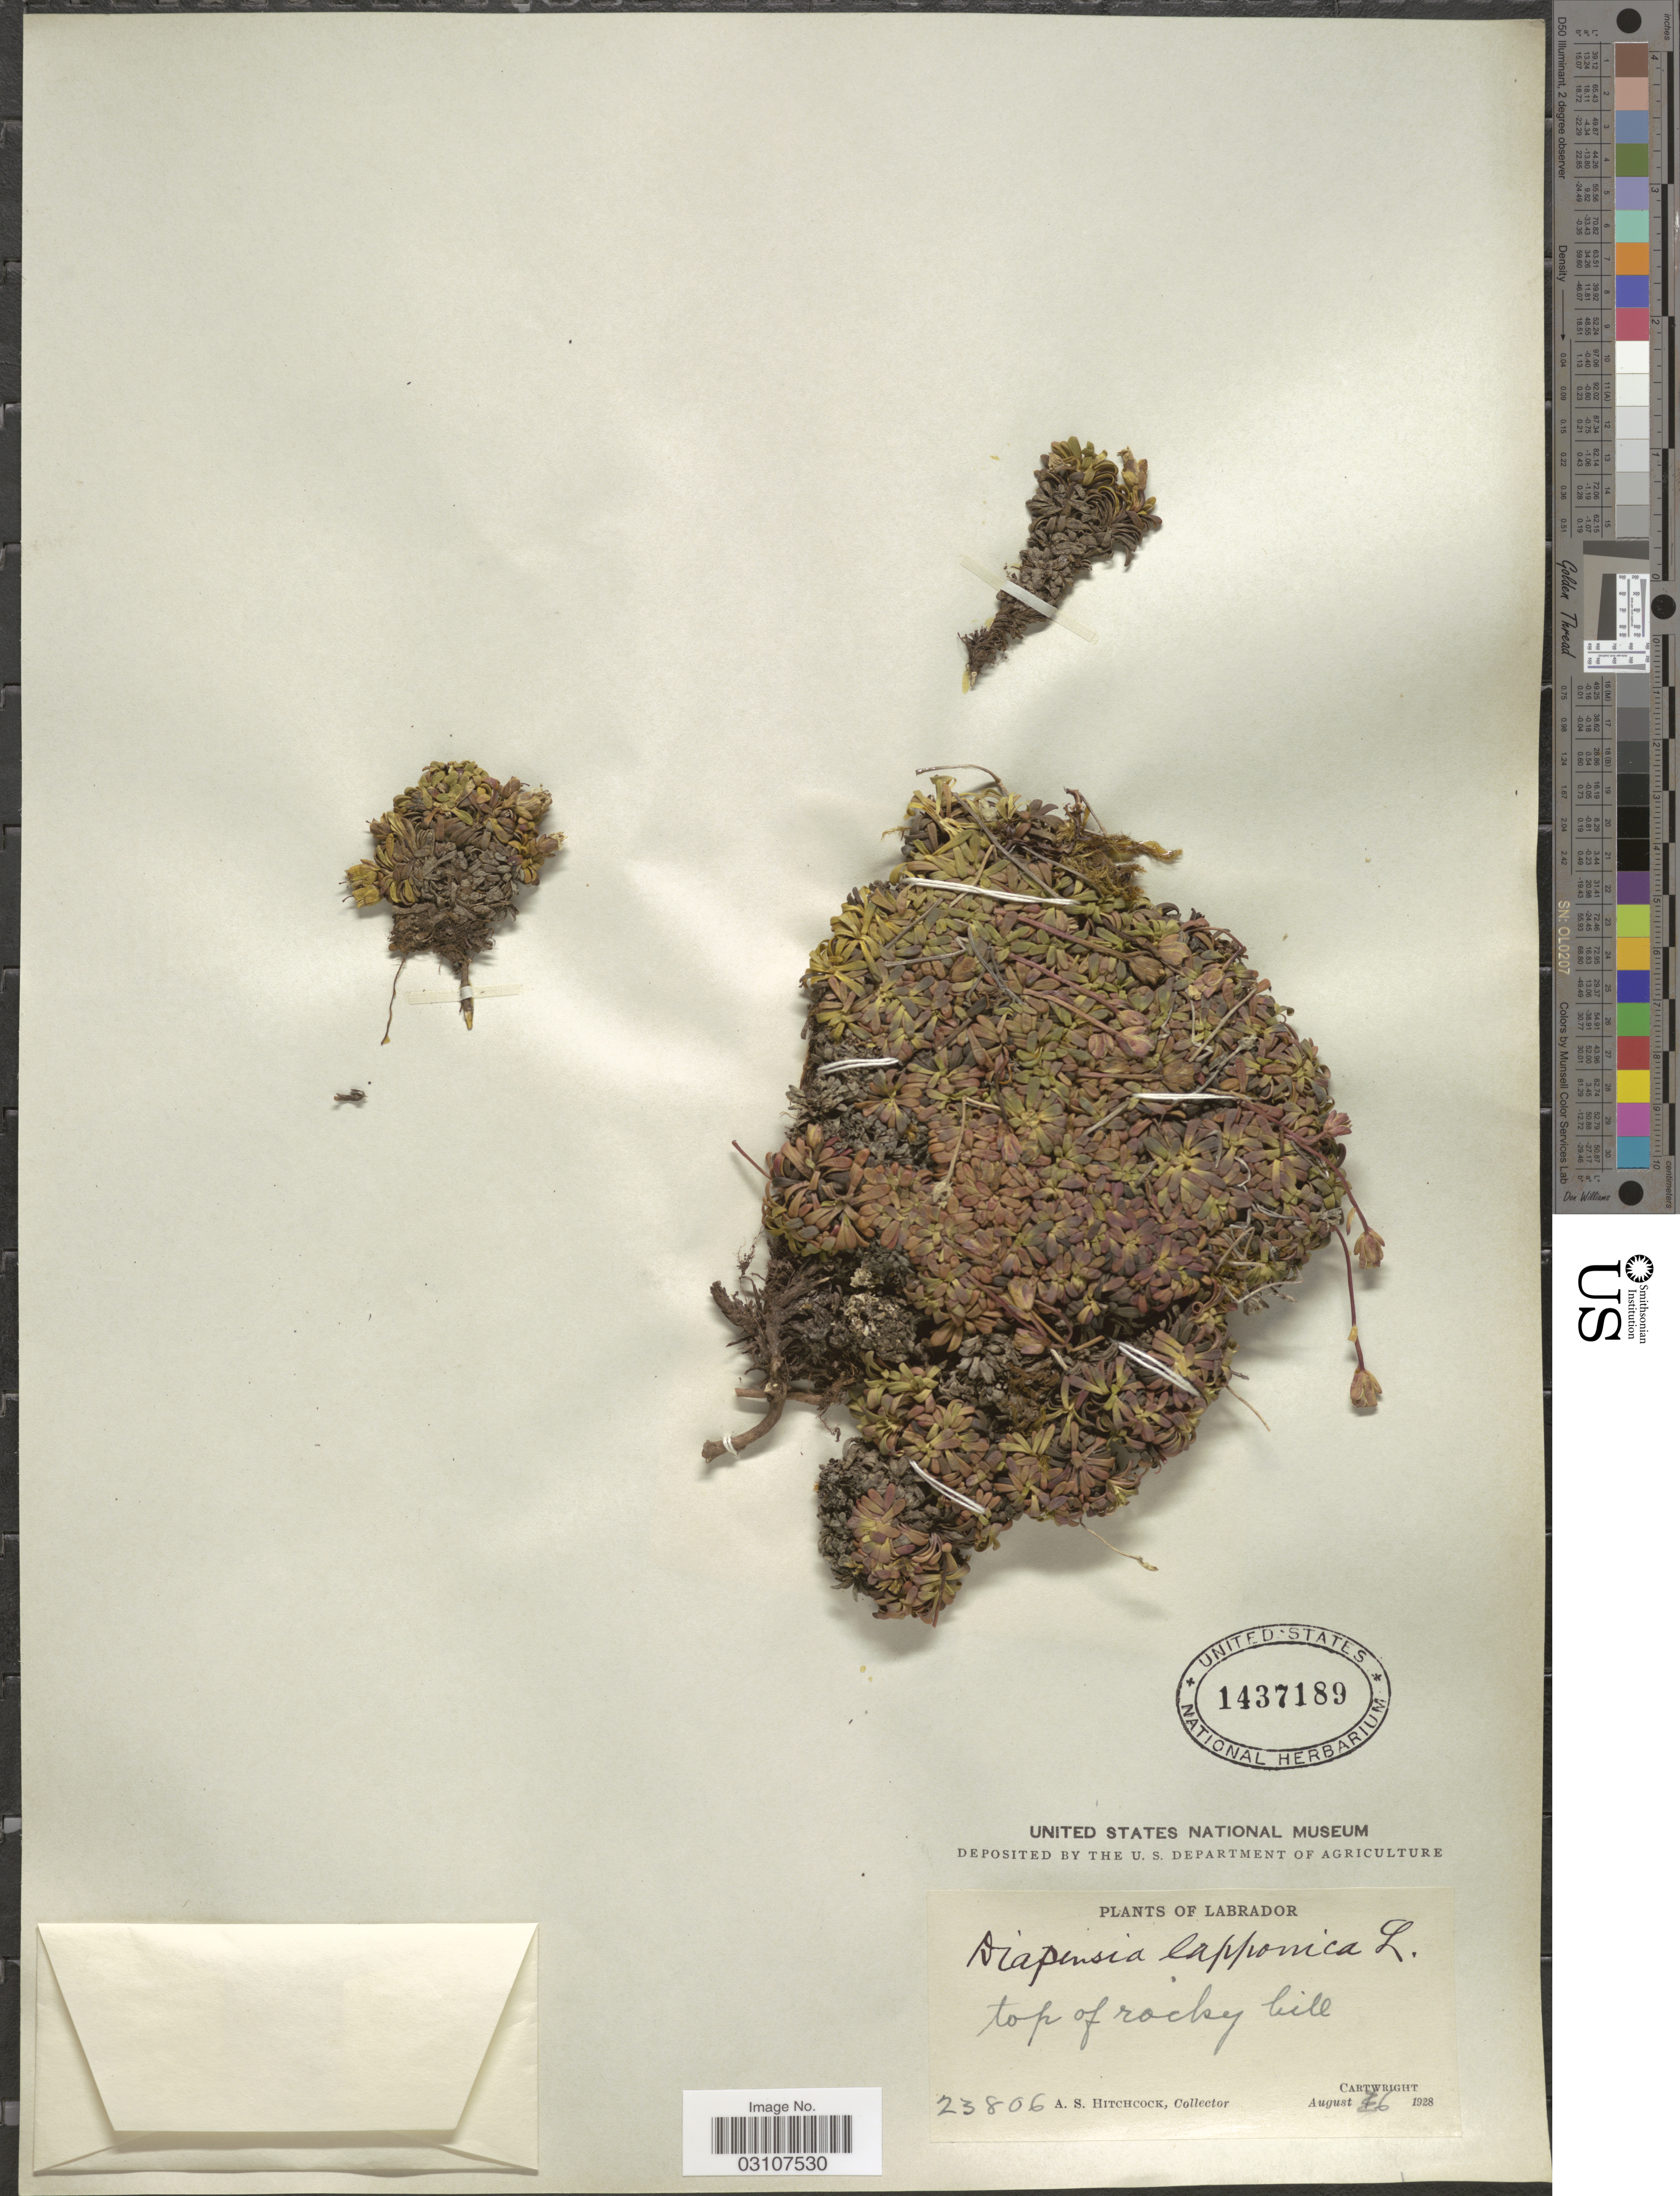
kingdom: Plantae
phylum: Tracheophyta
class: Magnoliopsida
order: Ericales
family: Diapensiaceae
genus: Diapensia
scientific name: Diapensia lapponica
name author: L.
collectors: A. S. Hitchcock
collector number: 23806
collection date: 1928-08-06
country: Canada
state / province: Newfoundland and Labrador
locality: Labrador, top of rocky hill. Cartwright.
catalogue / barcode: US 1437189